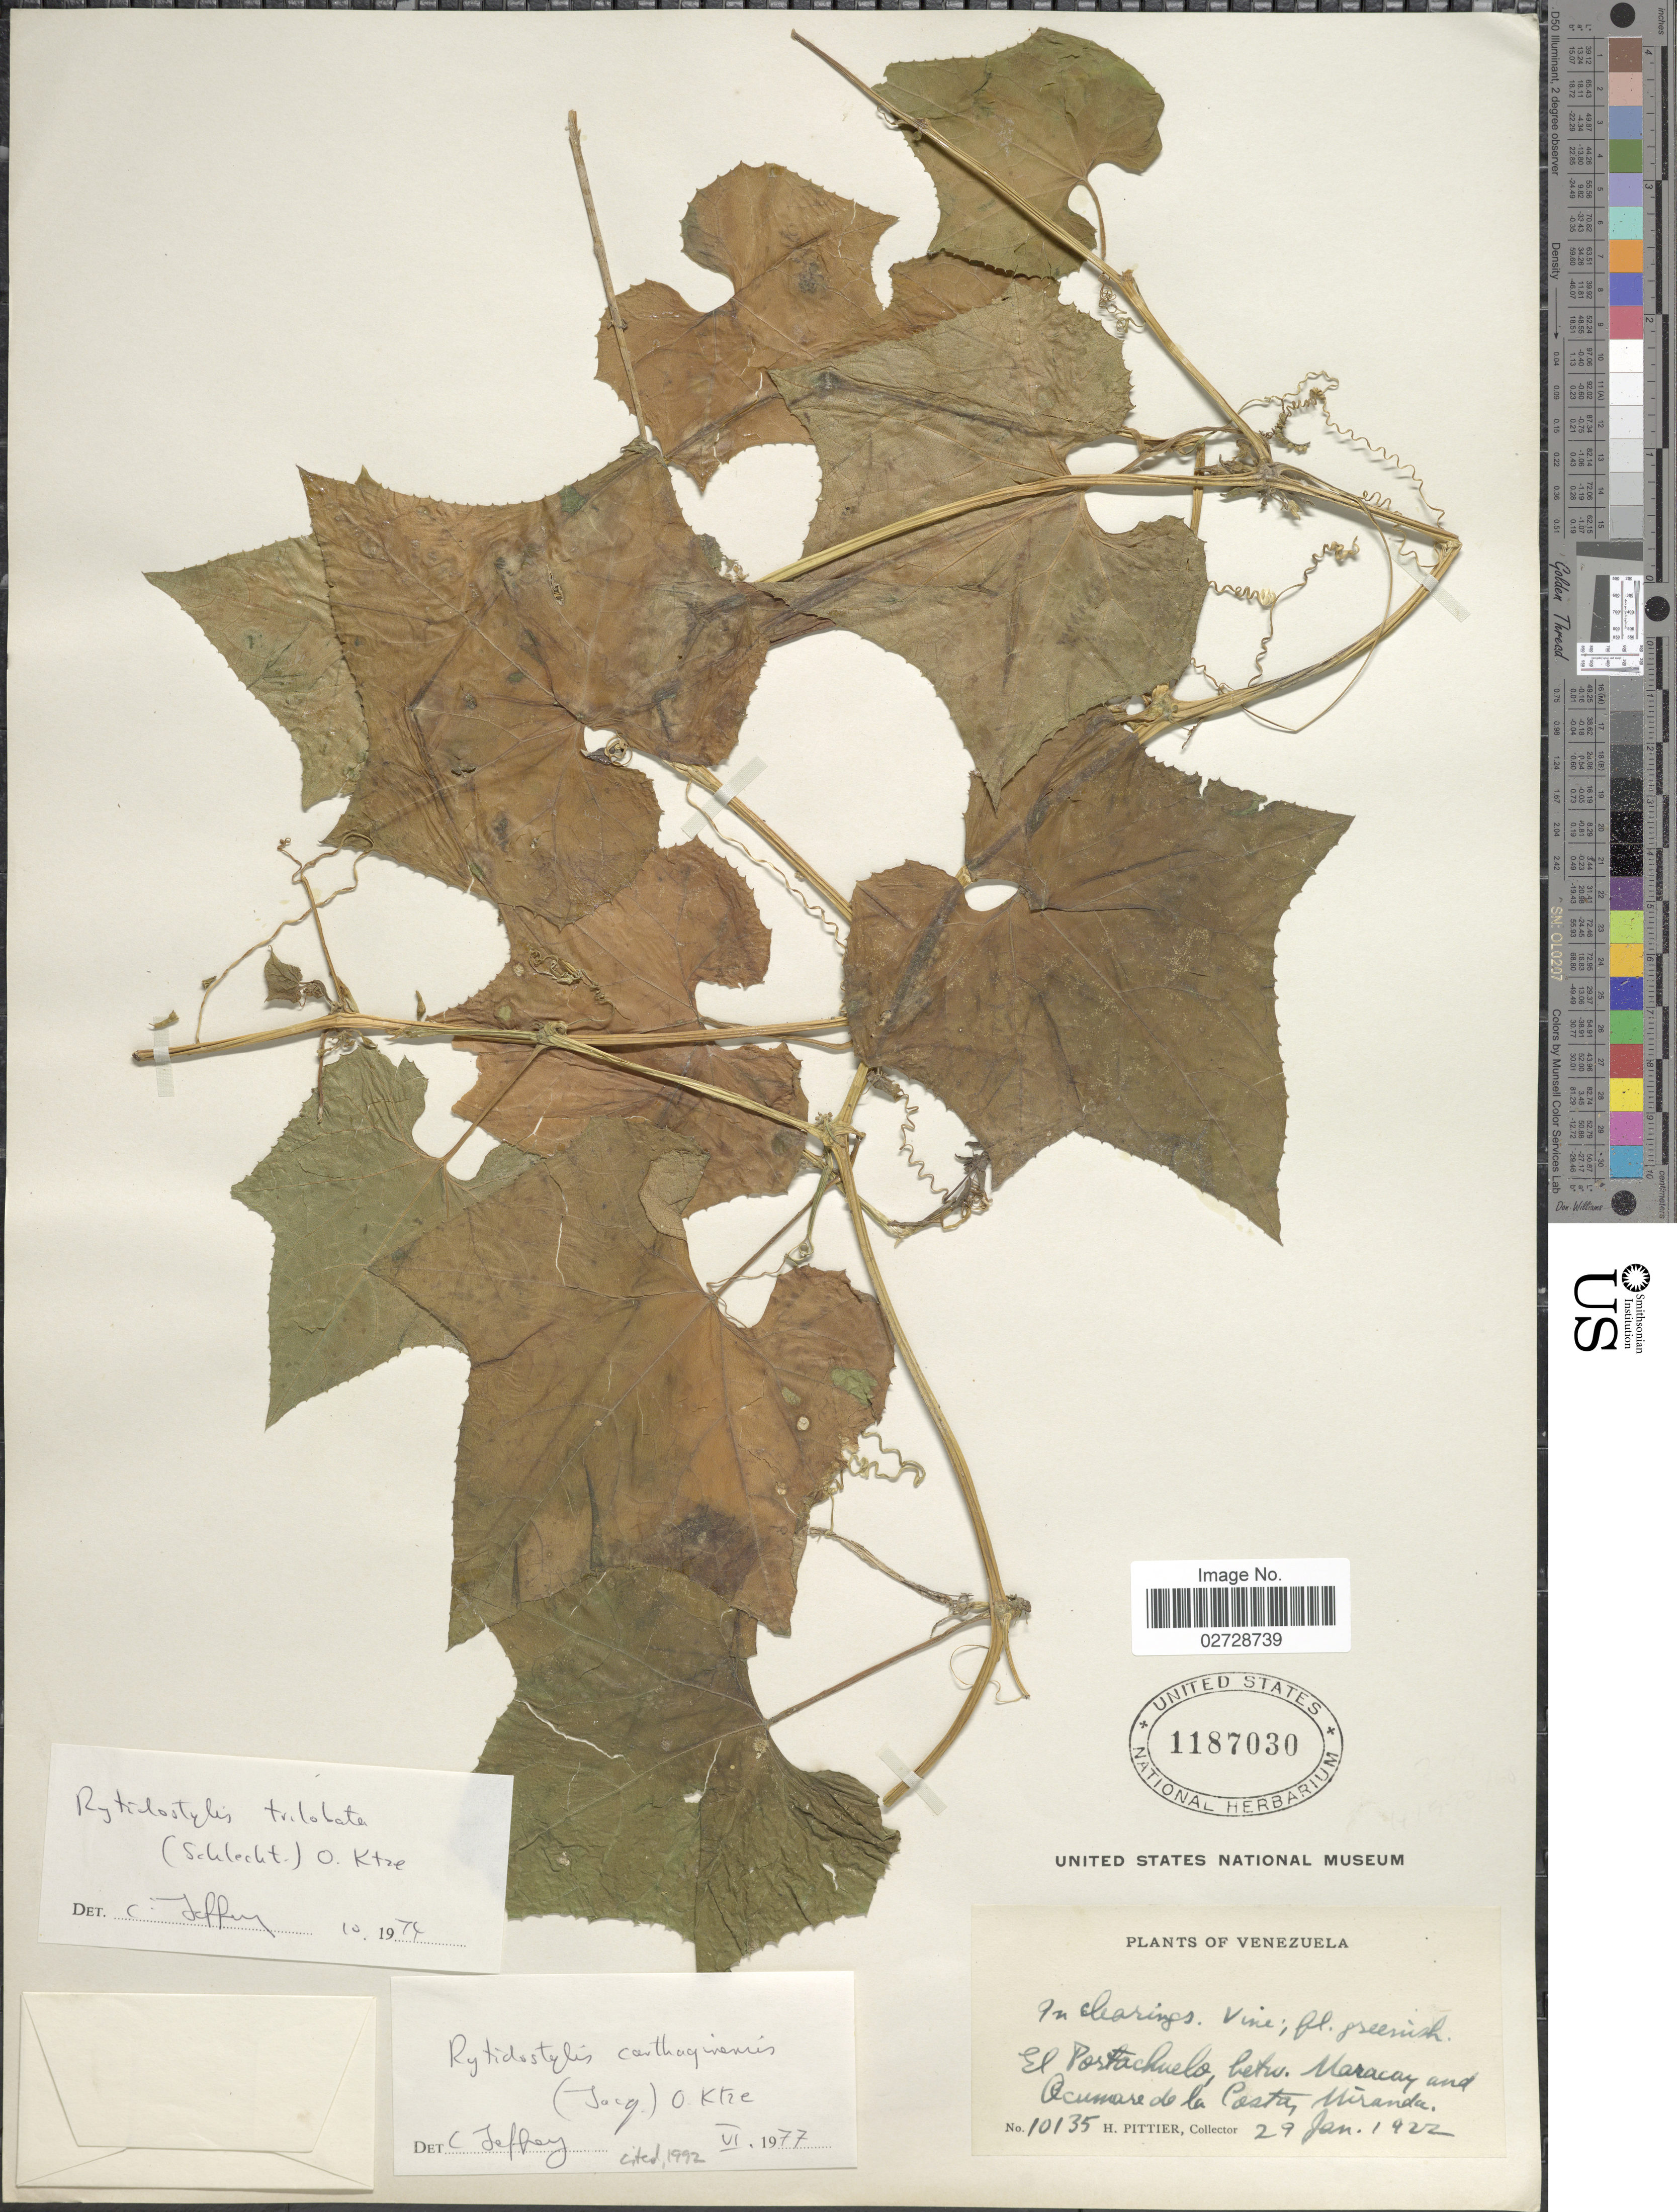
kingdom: Plantae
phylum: Tracheophyta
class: Magnoliopsida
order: Cucurbitales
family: Cucurbitaceae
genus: Cyclanthera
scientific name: Cyclanthera carthagenensis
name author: (Jacq.) H. Schaef. & S.S. Renner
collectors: H. F. Pittier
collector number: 10135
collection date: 1922-01-29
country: Venezuela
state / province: Miranda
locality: El Postachuelo, betw. Maracay and Acumare de la Costa.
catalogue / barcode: US 1187030